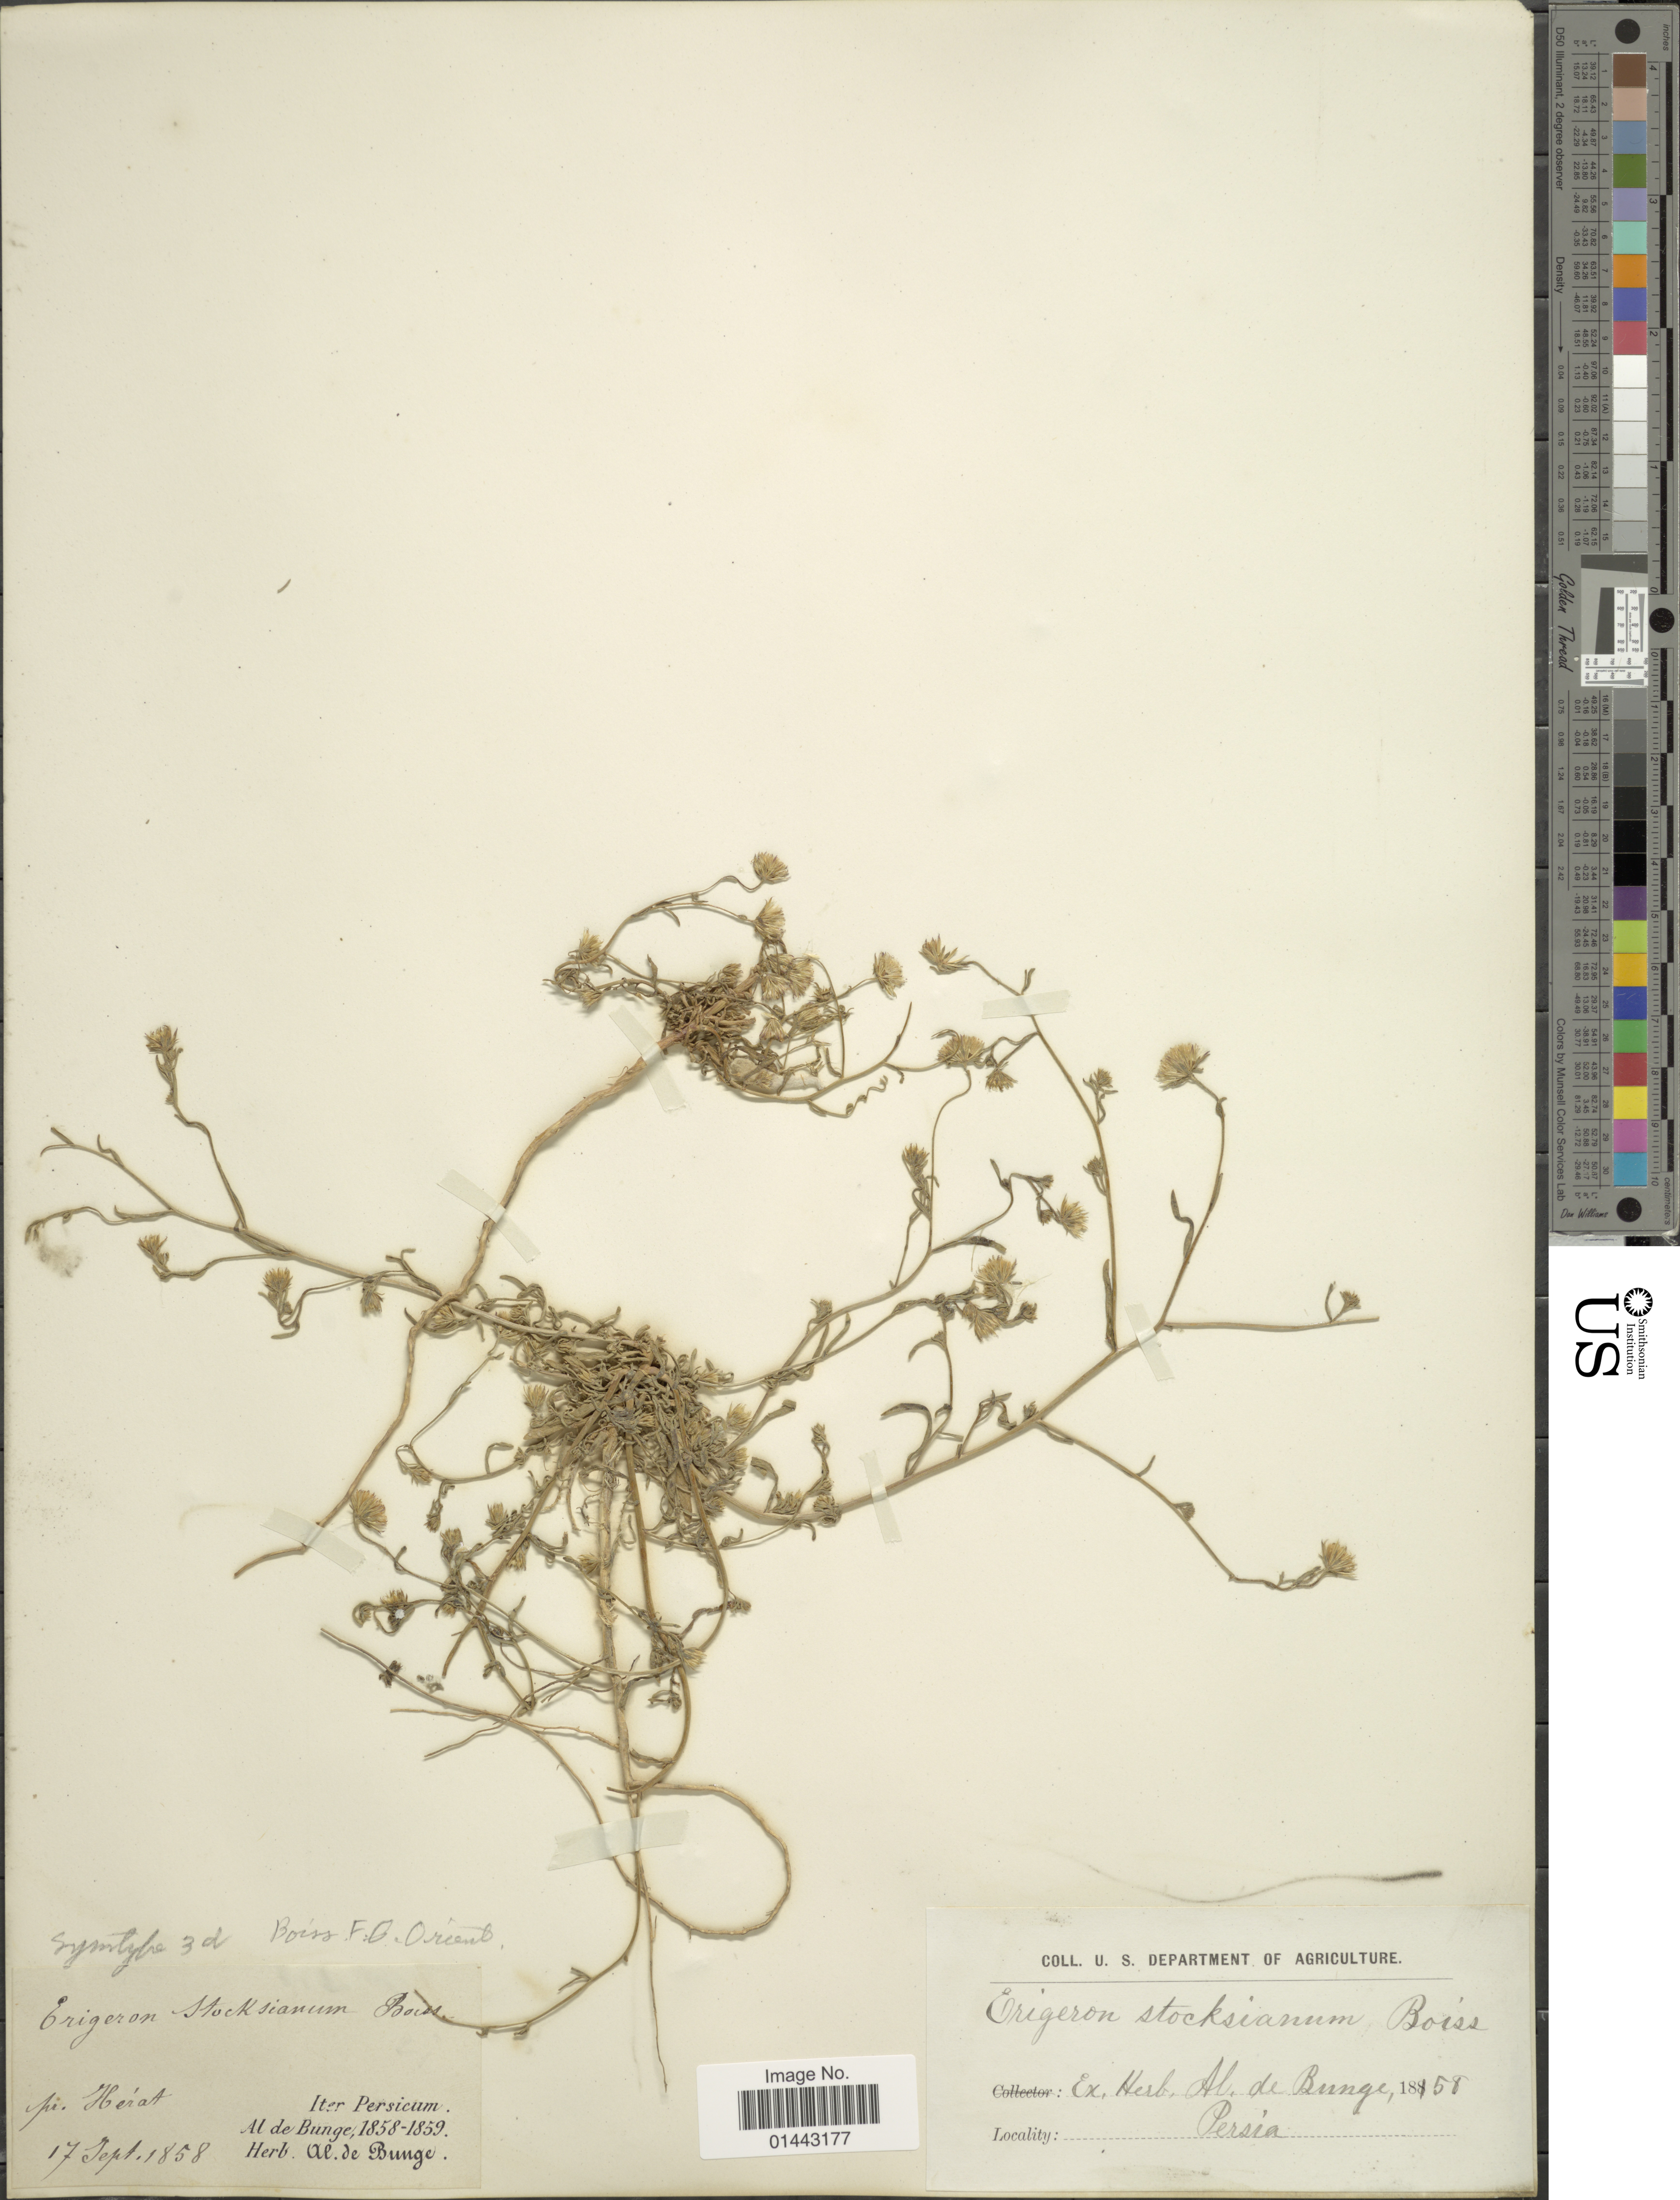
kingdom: Plantae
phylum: Tracheophyta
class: Magnoliopsida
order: Asterales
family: Asteraceae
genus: Erigeron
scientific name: Erigeron stocksianum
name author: Boiss.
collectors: ex herb. Al. de Bung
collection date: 1858-09-17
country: Afghanistan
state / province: Herat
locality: Herat, Persia.